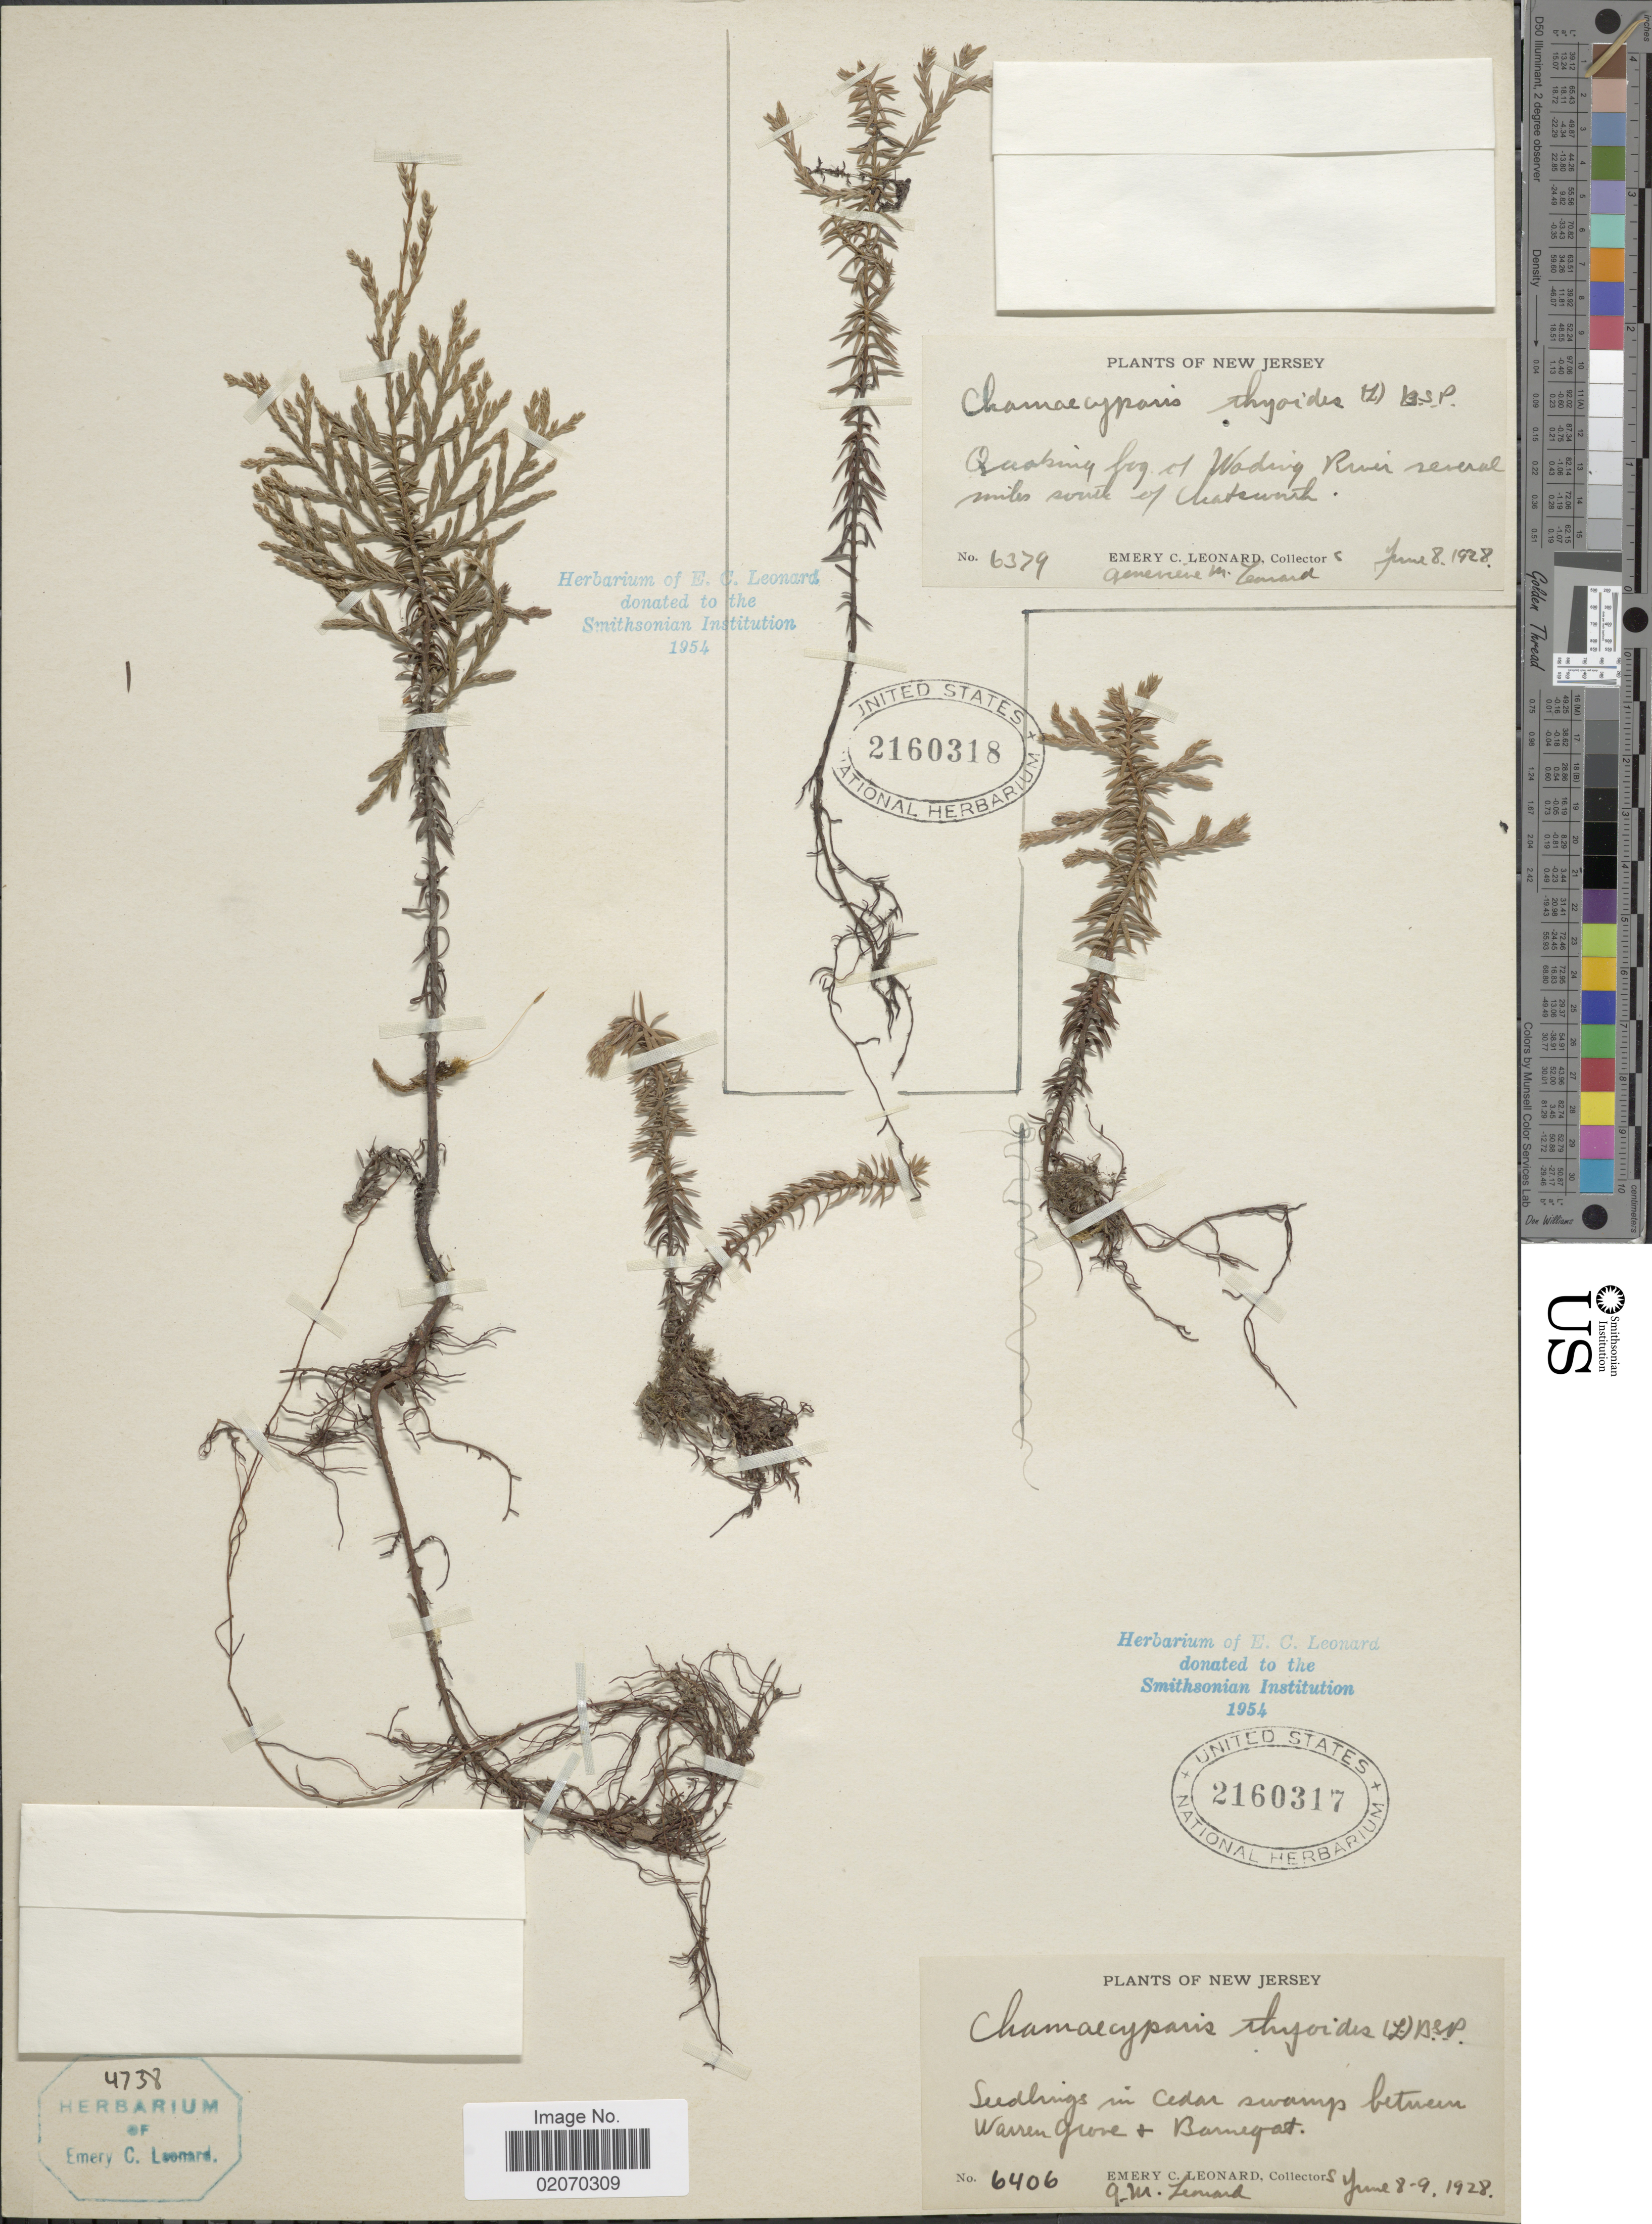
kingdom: Plantae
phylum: Tracheophyta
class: Pinopsida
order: Pinales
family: Cupressaceae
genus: Chamaecyparis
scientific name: Chamaecyparis thyoides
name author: (L.) Britton, Stearns & Poggenb.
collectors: E. C. Leonard & G. M. Leonard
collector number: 6406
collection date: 1928-06-08/1928-06-09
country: United States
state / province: New Jersey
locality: Cedar Swamp between Warren Grove & Barnegat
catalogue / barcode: US 2160317